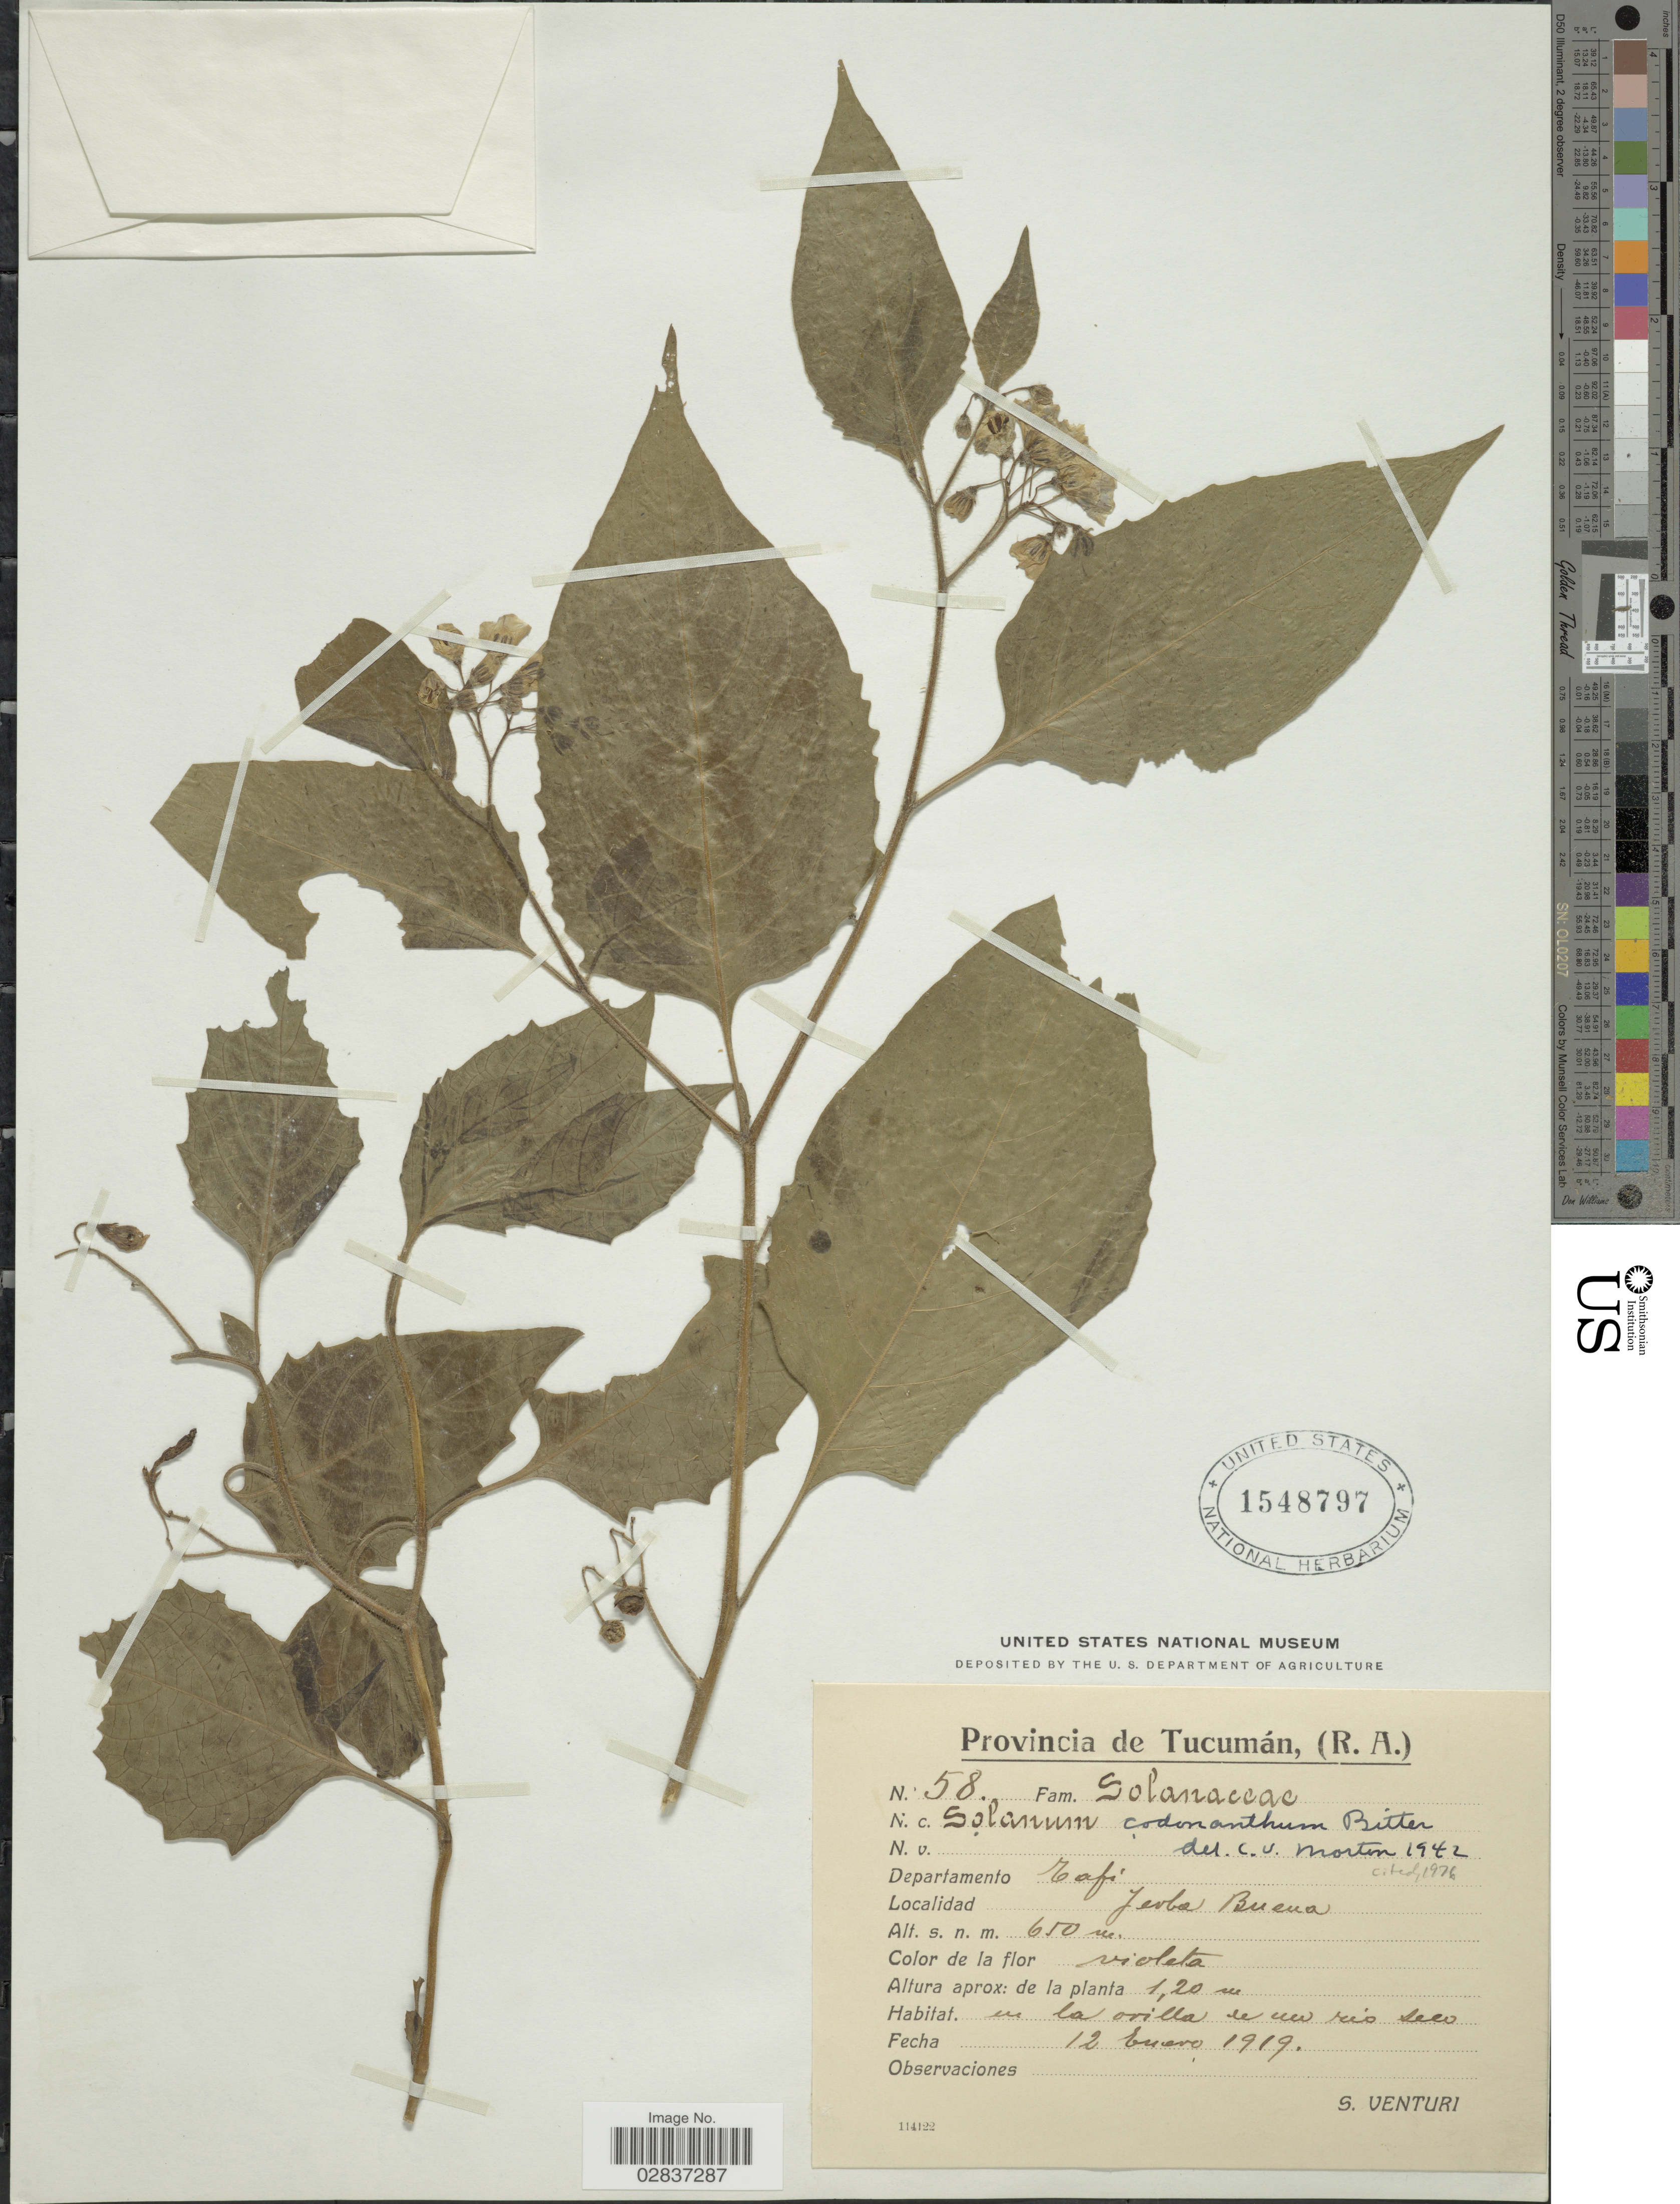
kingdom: Plantae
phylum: Tracheophyta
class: Magnoliopsida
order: Solanales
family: Solanaceae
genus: Solanum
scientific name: Solanum codonanthum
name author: Bitter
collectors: S. Venturi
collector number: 58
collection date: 1919-01-12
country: Argentina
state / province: Tucuman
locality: Departamento Tafi, Jerba Buena.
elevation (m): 650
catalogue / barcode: US 1548797